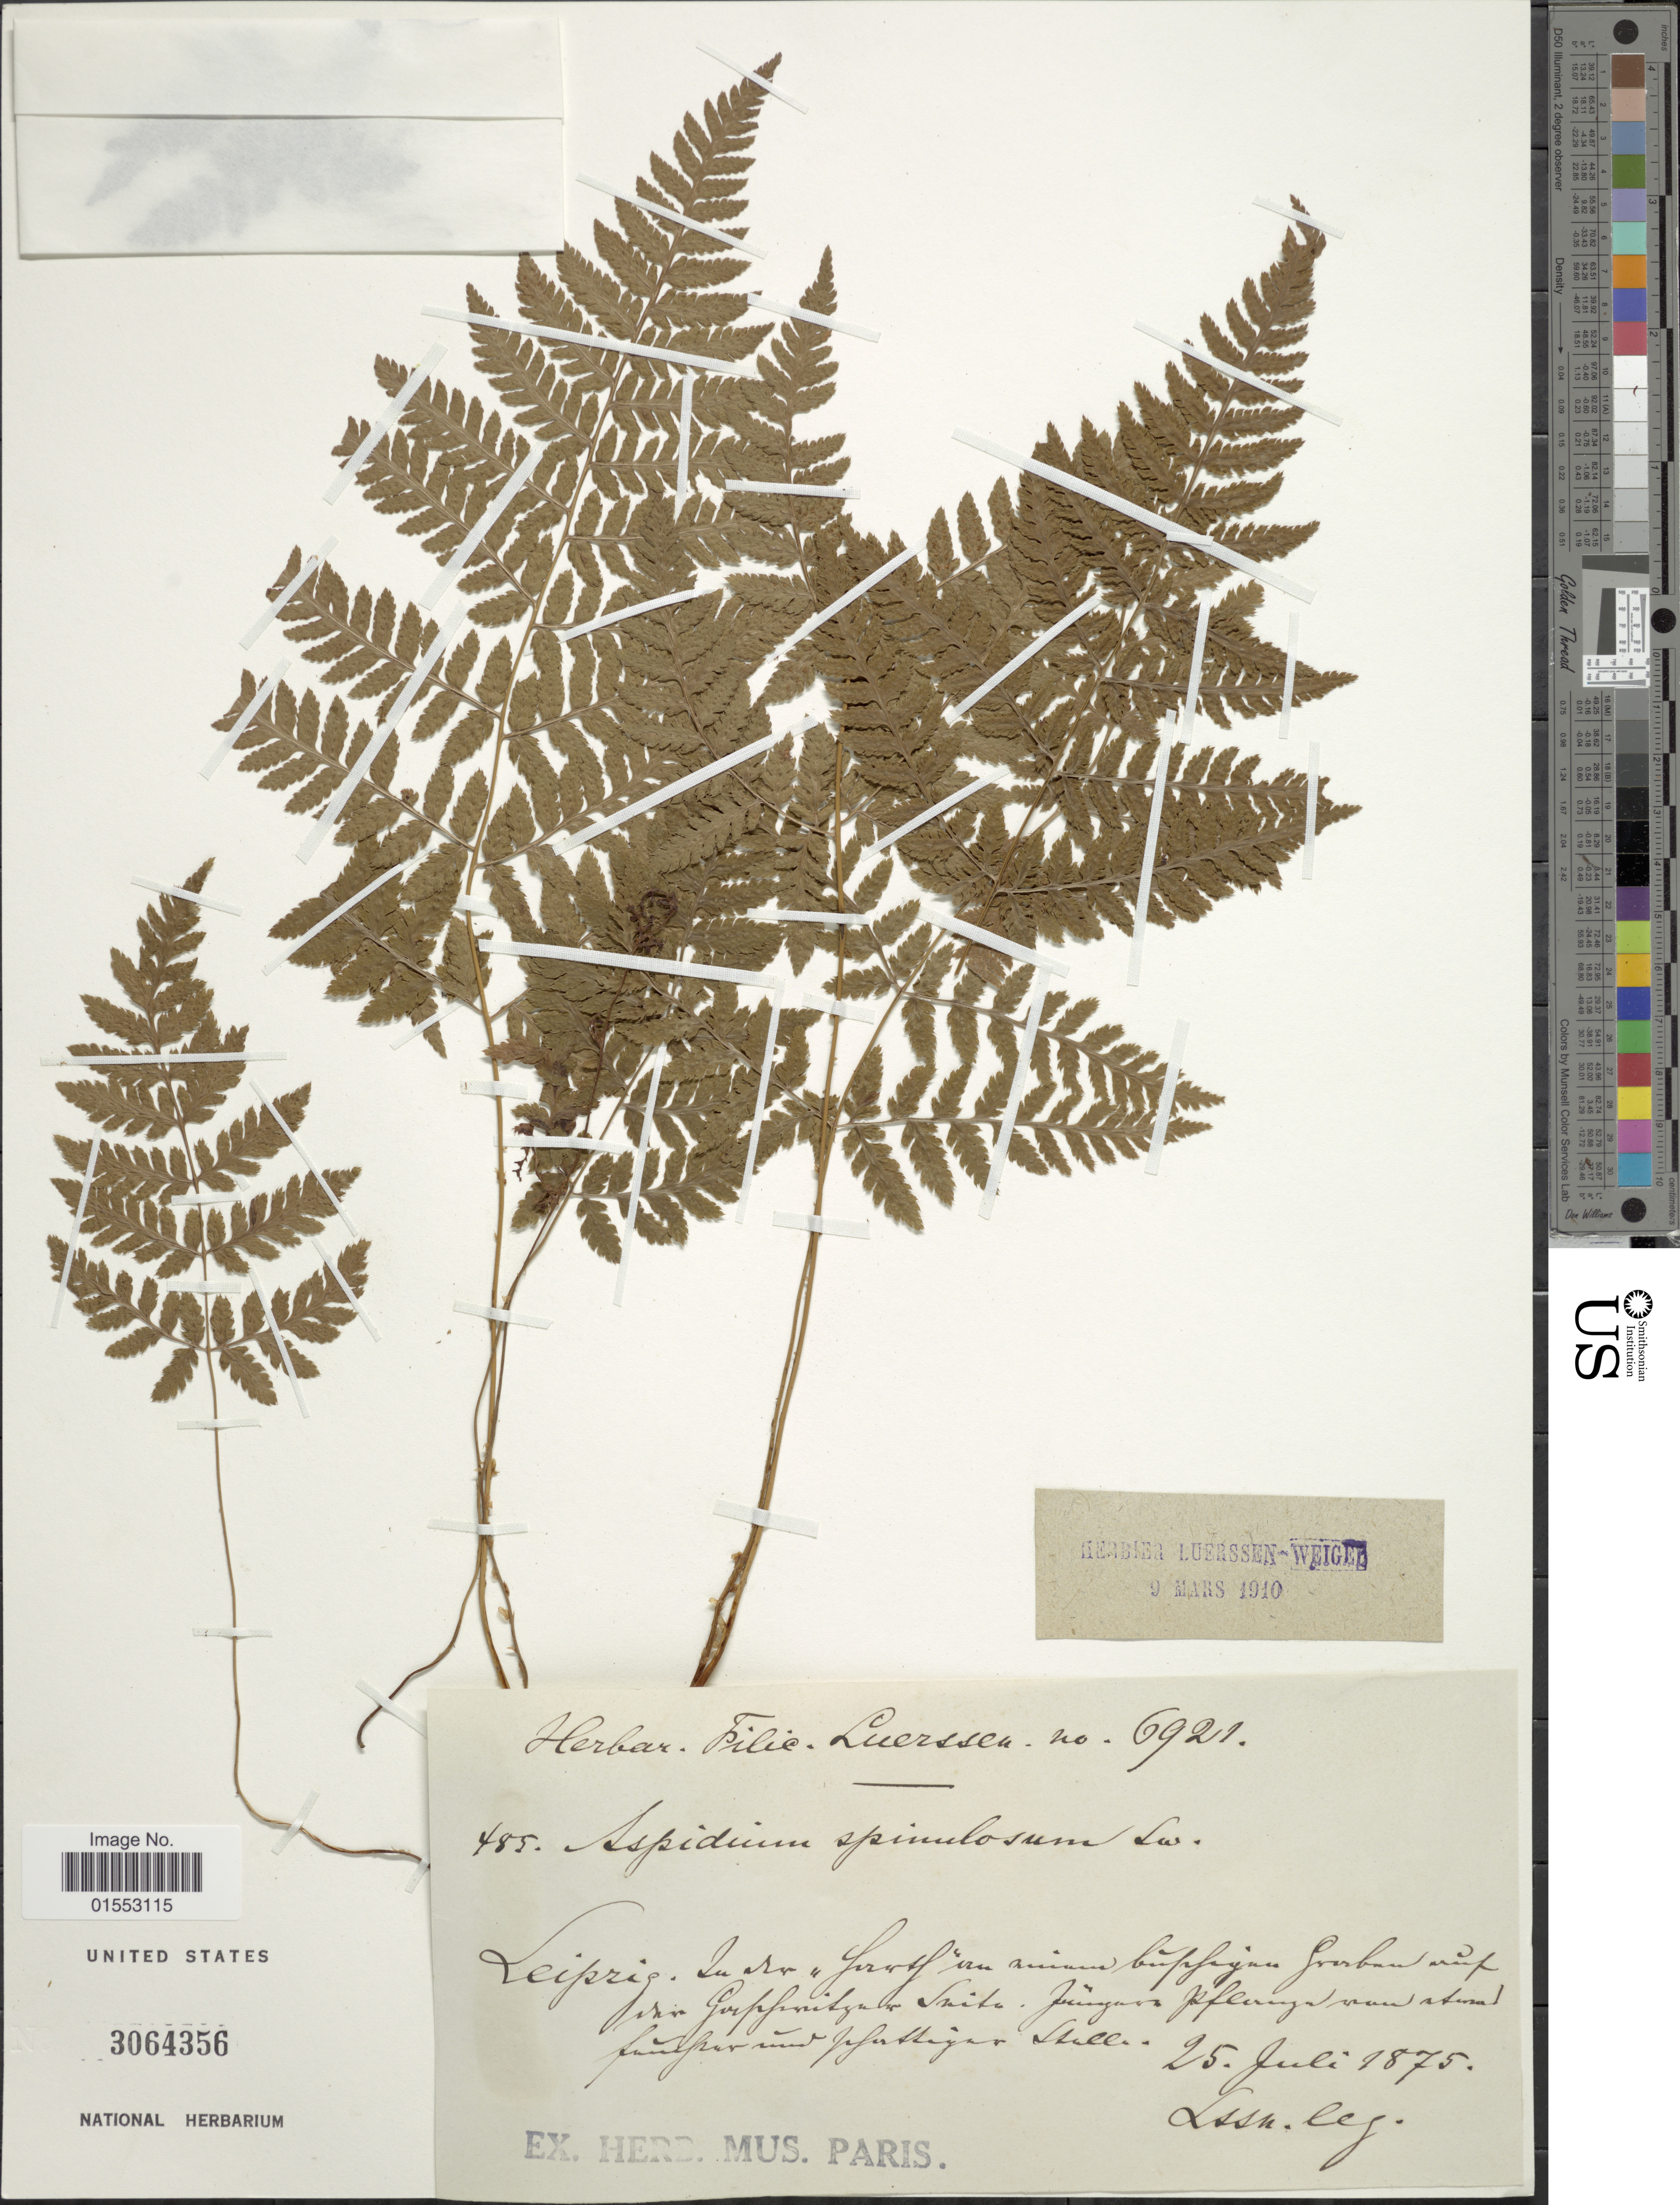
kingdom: Plantae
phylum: Tracheophyta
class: Polypodiopsida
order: Polypodiales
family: Dryopteridaceae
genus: Dryopteris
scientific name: Dryopteris carthusiana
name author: (Villars) H.P. Fuchs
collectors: Luerssen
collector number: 485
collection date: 1875-07-25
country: Germany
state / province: Sachsen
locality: Leiprig inal furgen neiman bufen sirgfihg auf insugr [interpreted]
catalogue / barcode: US 3064356